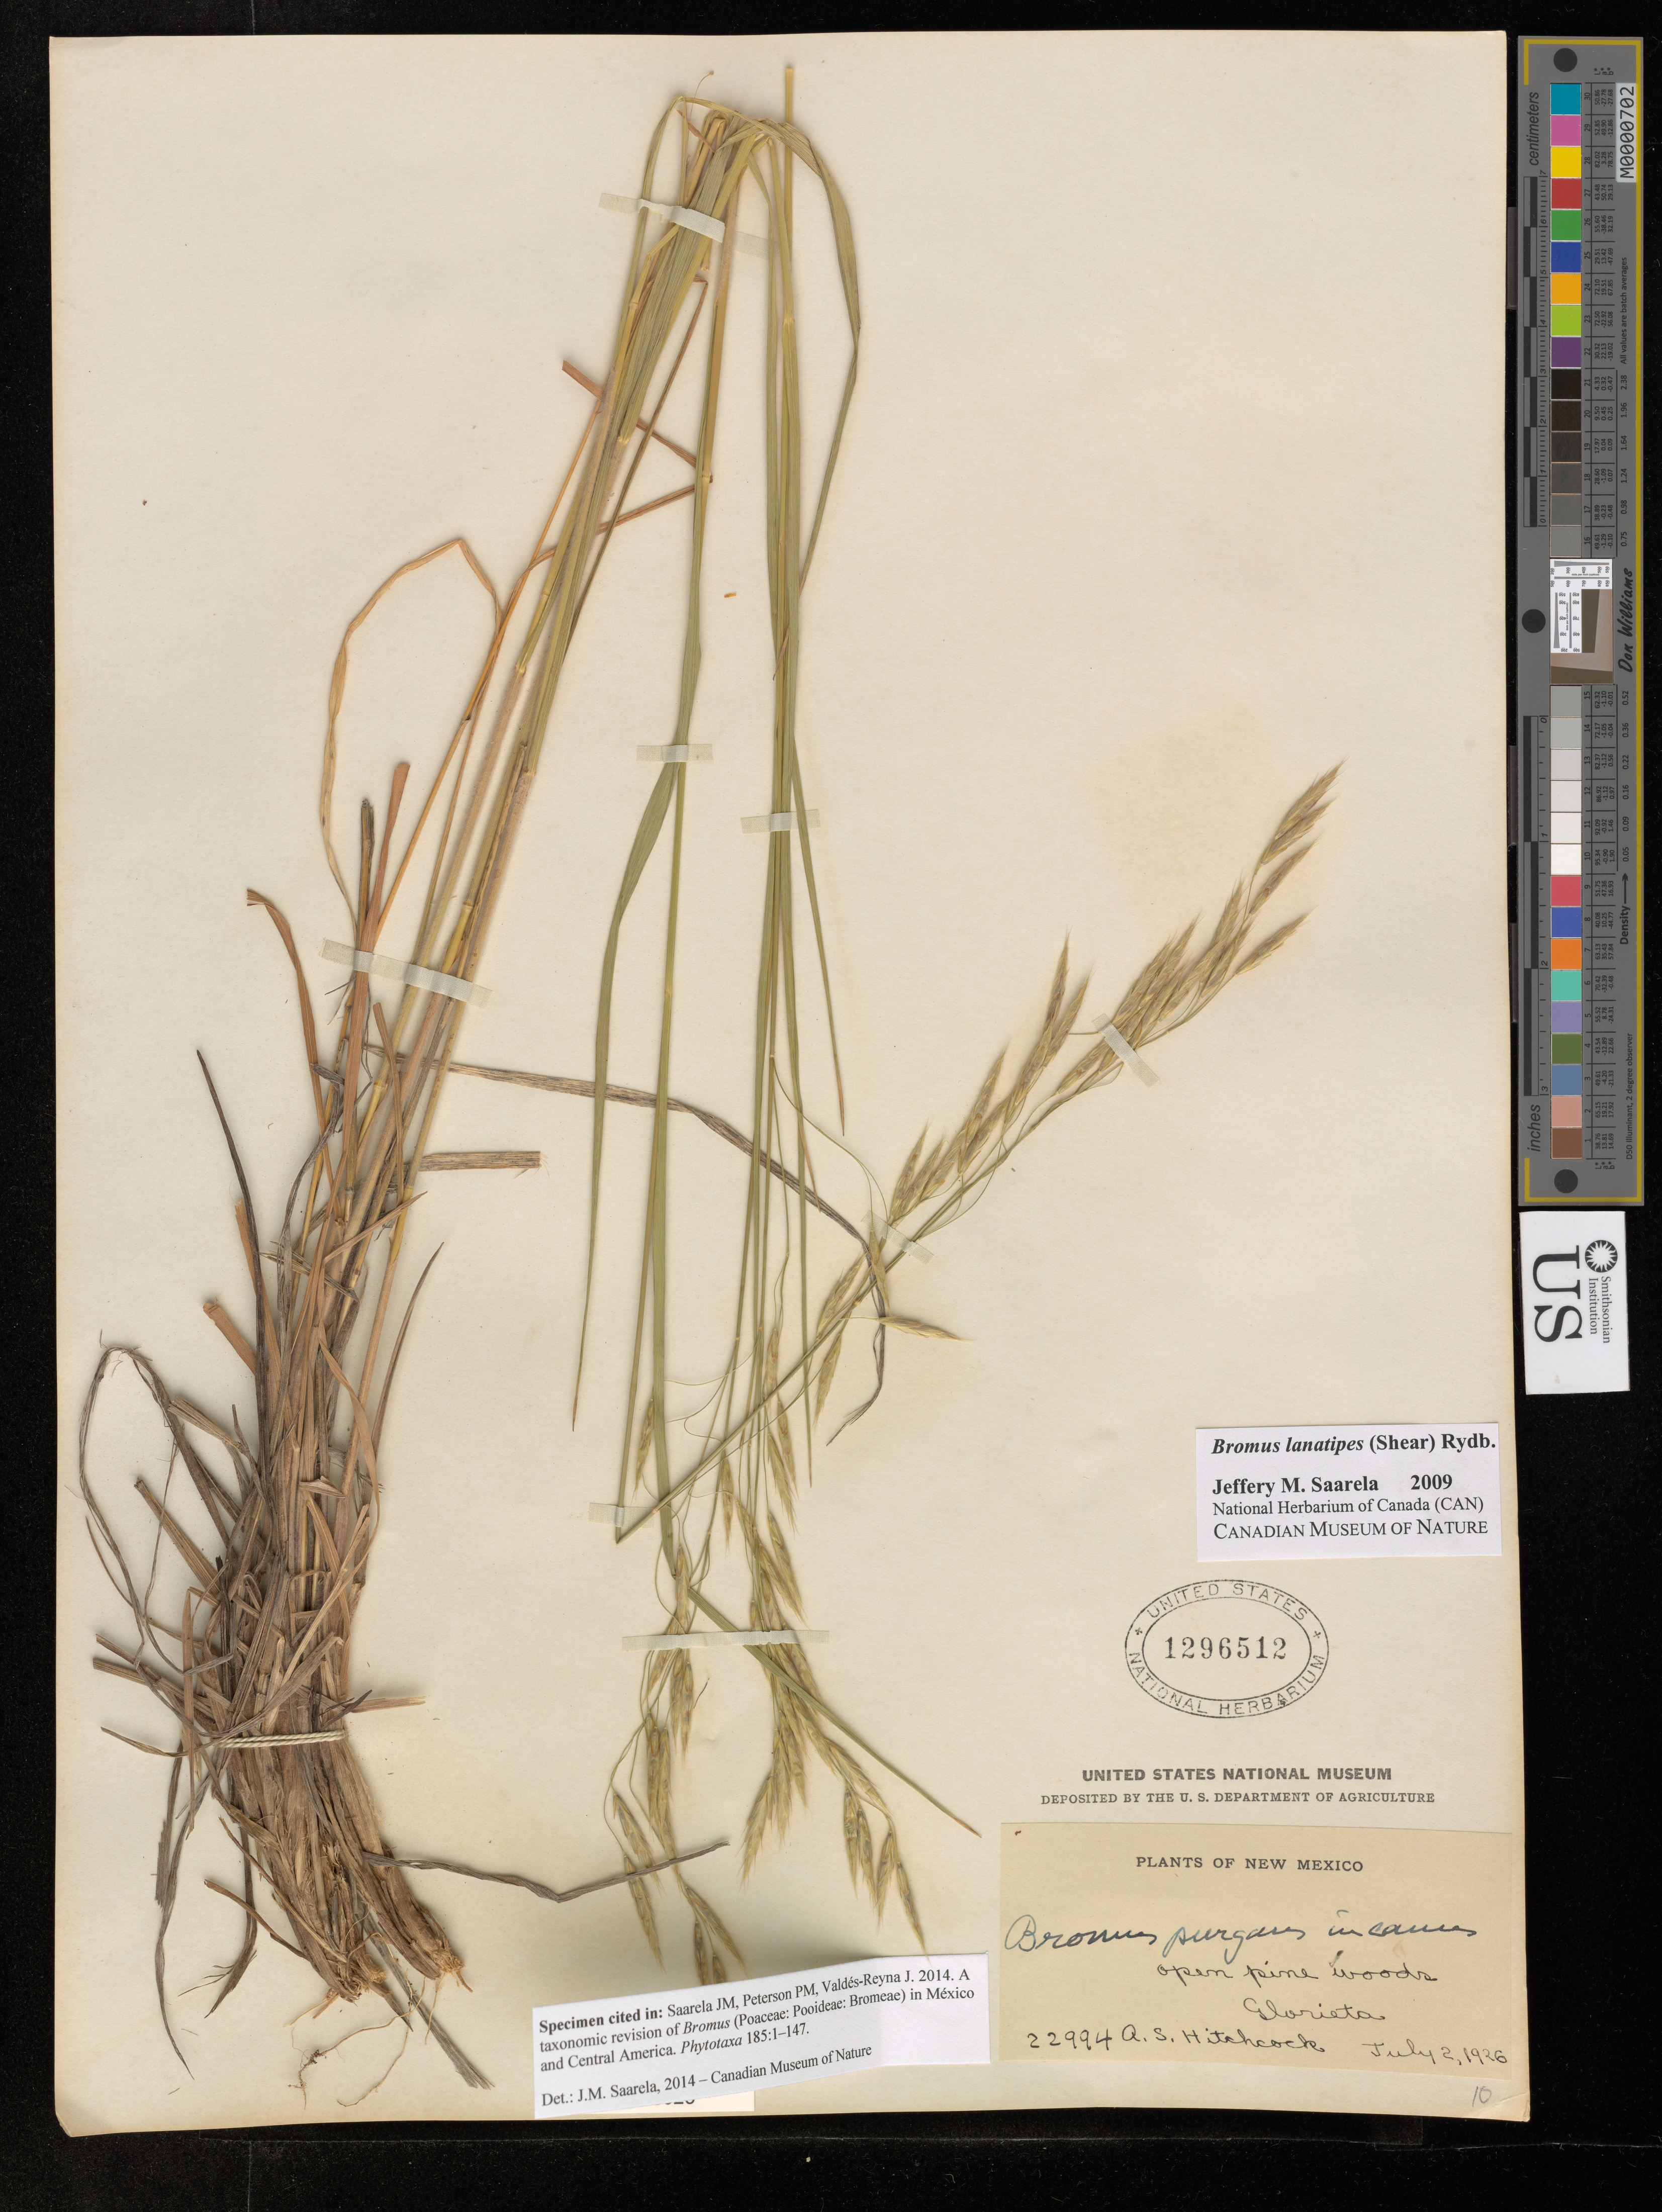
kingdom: Plantae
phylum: Tracheophyta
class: Liliopsida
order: Poales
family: Poaceae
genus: Bromus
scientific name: Bromus lanatipes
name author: (Shear) Rydb.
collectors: A. Hitchcock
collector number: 22994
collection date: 1926-07-02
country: United States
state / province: New Mexico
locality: Glorieta.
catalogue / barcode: US 1296512